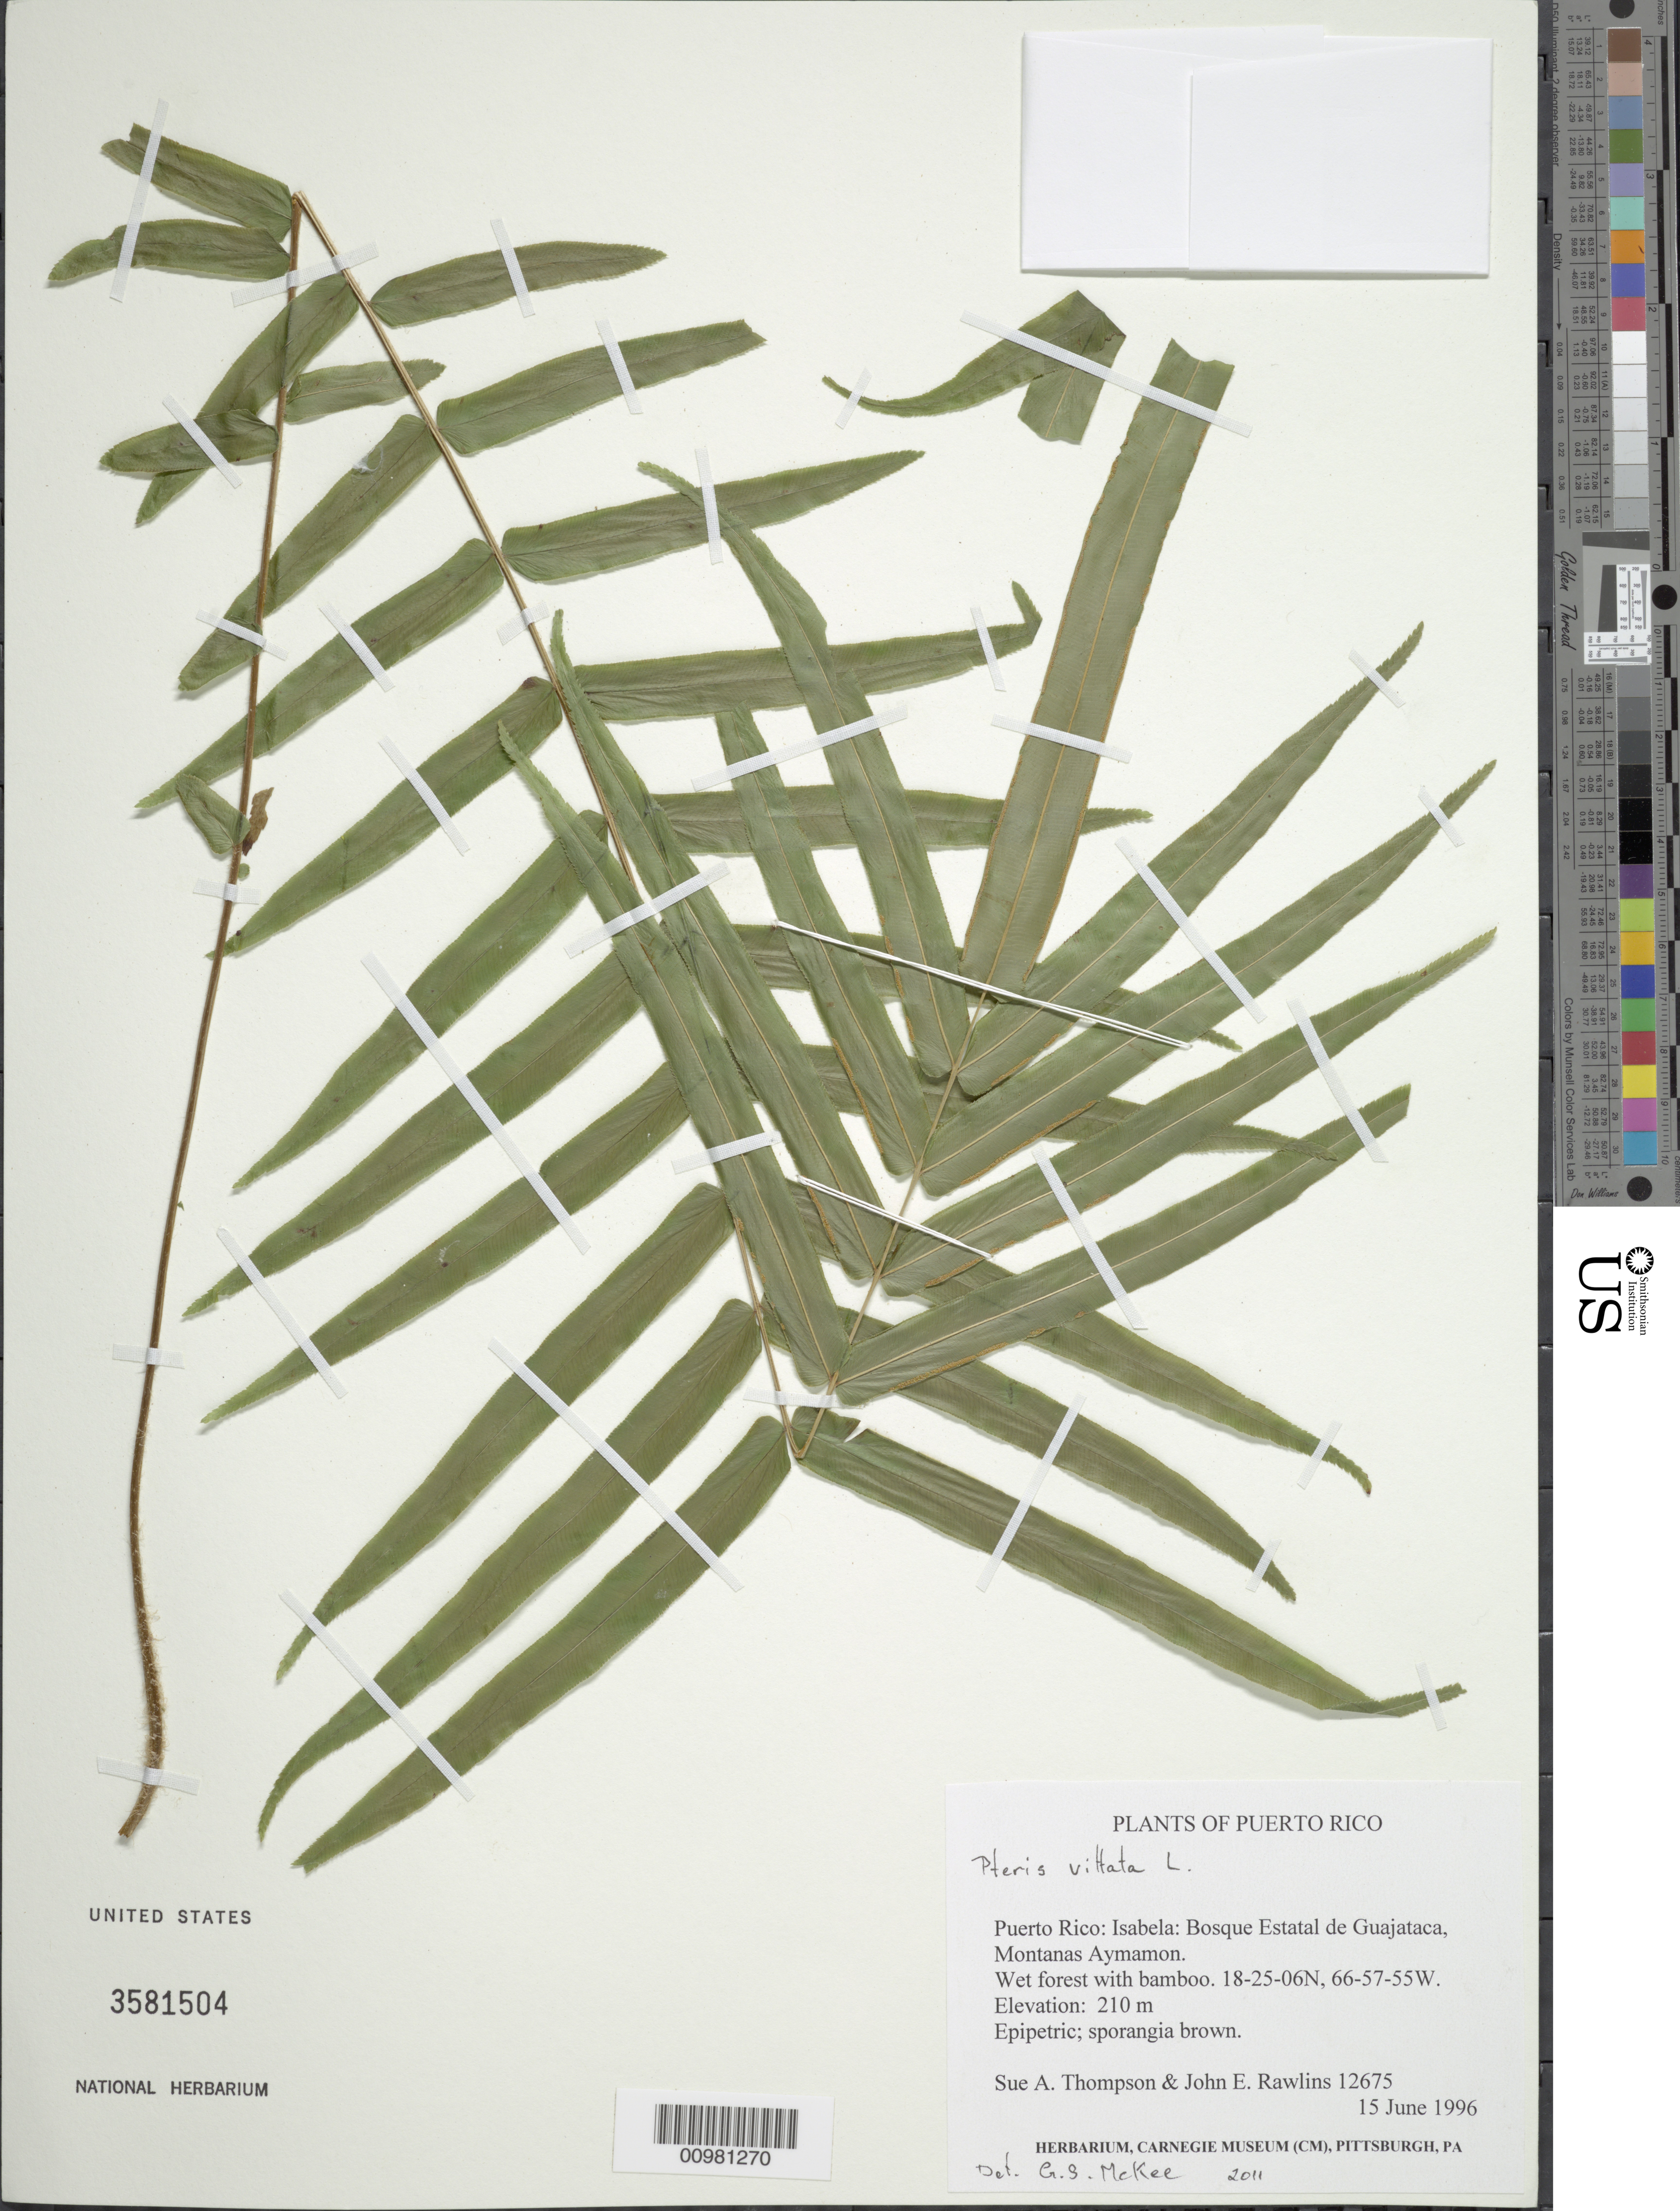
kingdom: Plantae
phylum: Tracheophyta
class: Polypodiopsida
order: Polypodiales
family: Pteridaceae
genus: Pteris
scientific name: Pteris vittata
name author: L.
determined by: McKee, G. S., (US), NMNH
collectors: S. A. Thompson & J. Rawlins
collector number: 12675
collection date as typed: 15 Jun 1996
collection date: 1996-06-15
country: Puerto Rico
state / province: Isabela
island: Puerto Rico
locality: Bosque Estatal de Guajataca, Montanas Aymamon.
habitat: Wet forest with bamboo.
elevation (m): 210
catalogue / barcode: US 3581504